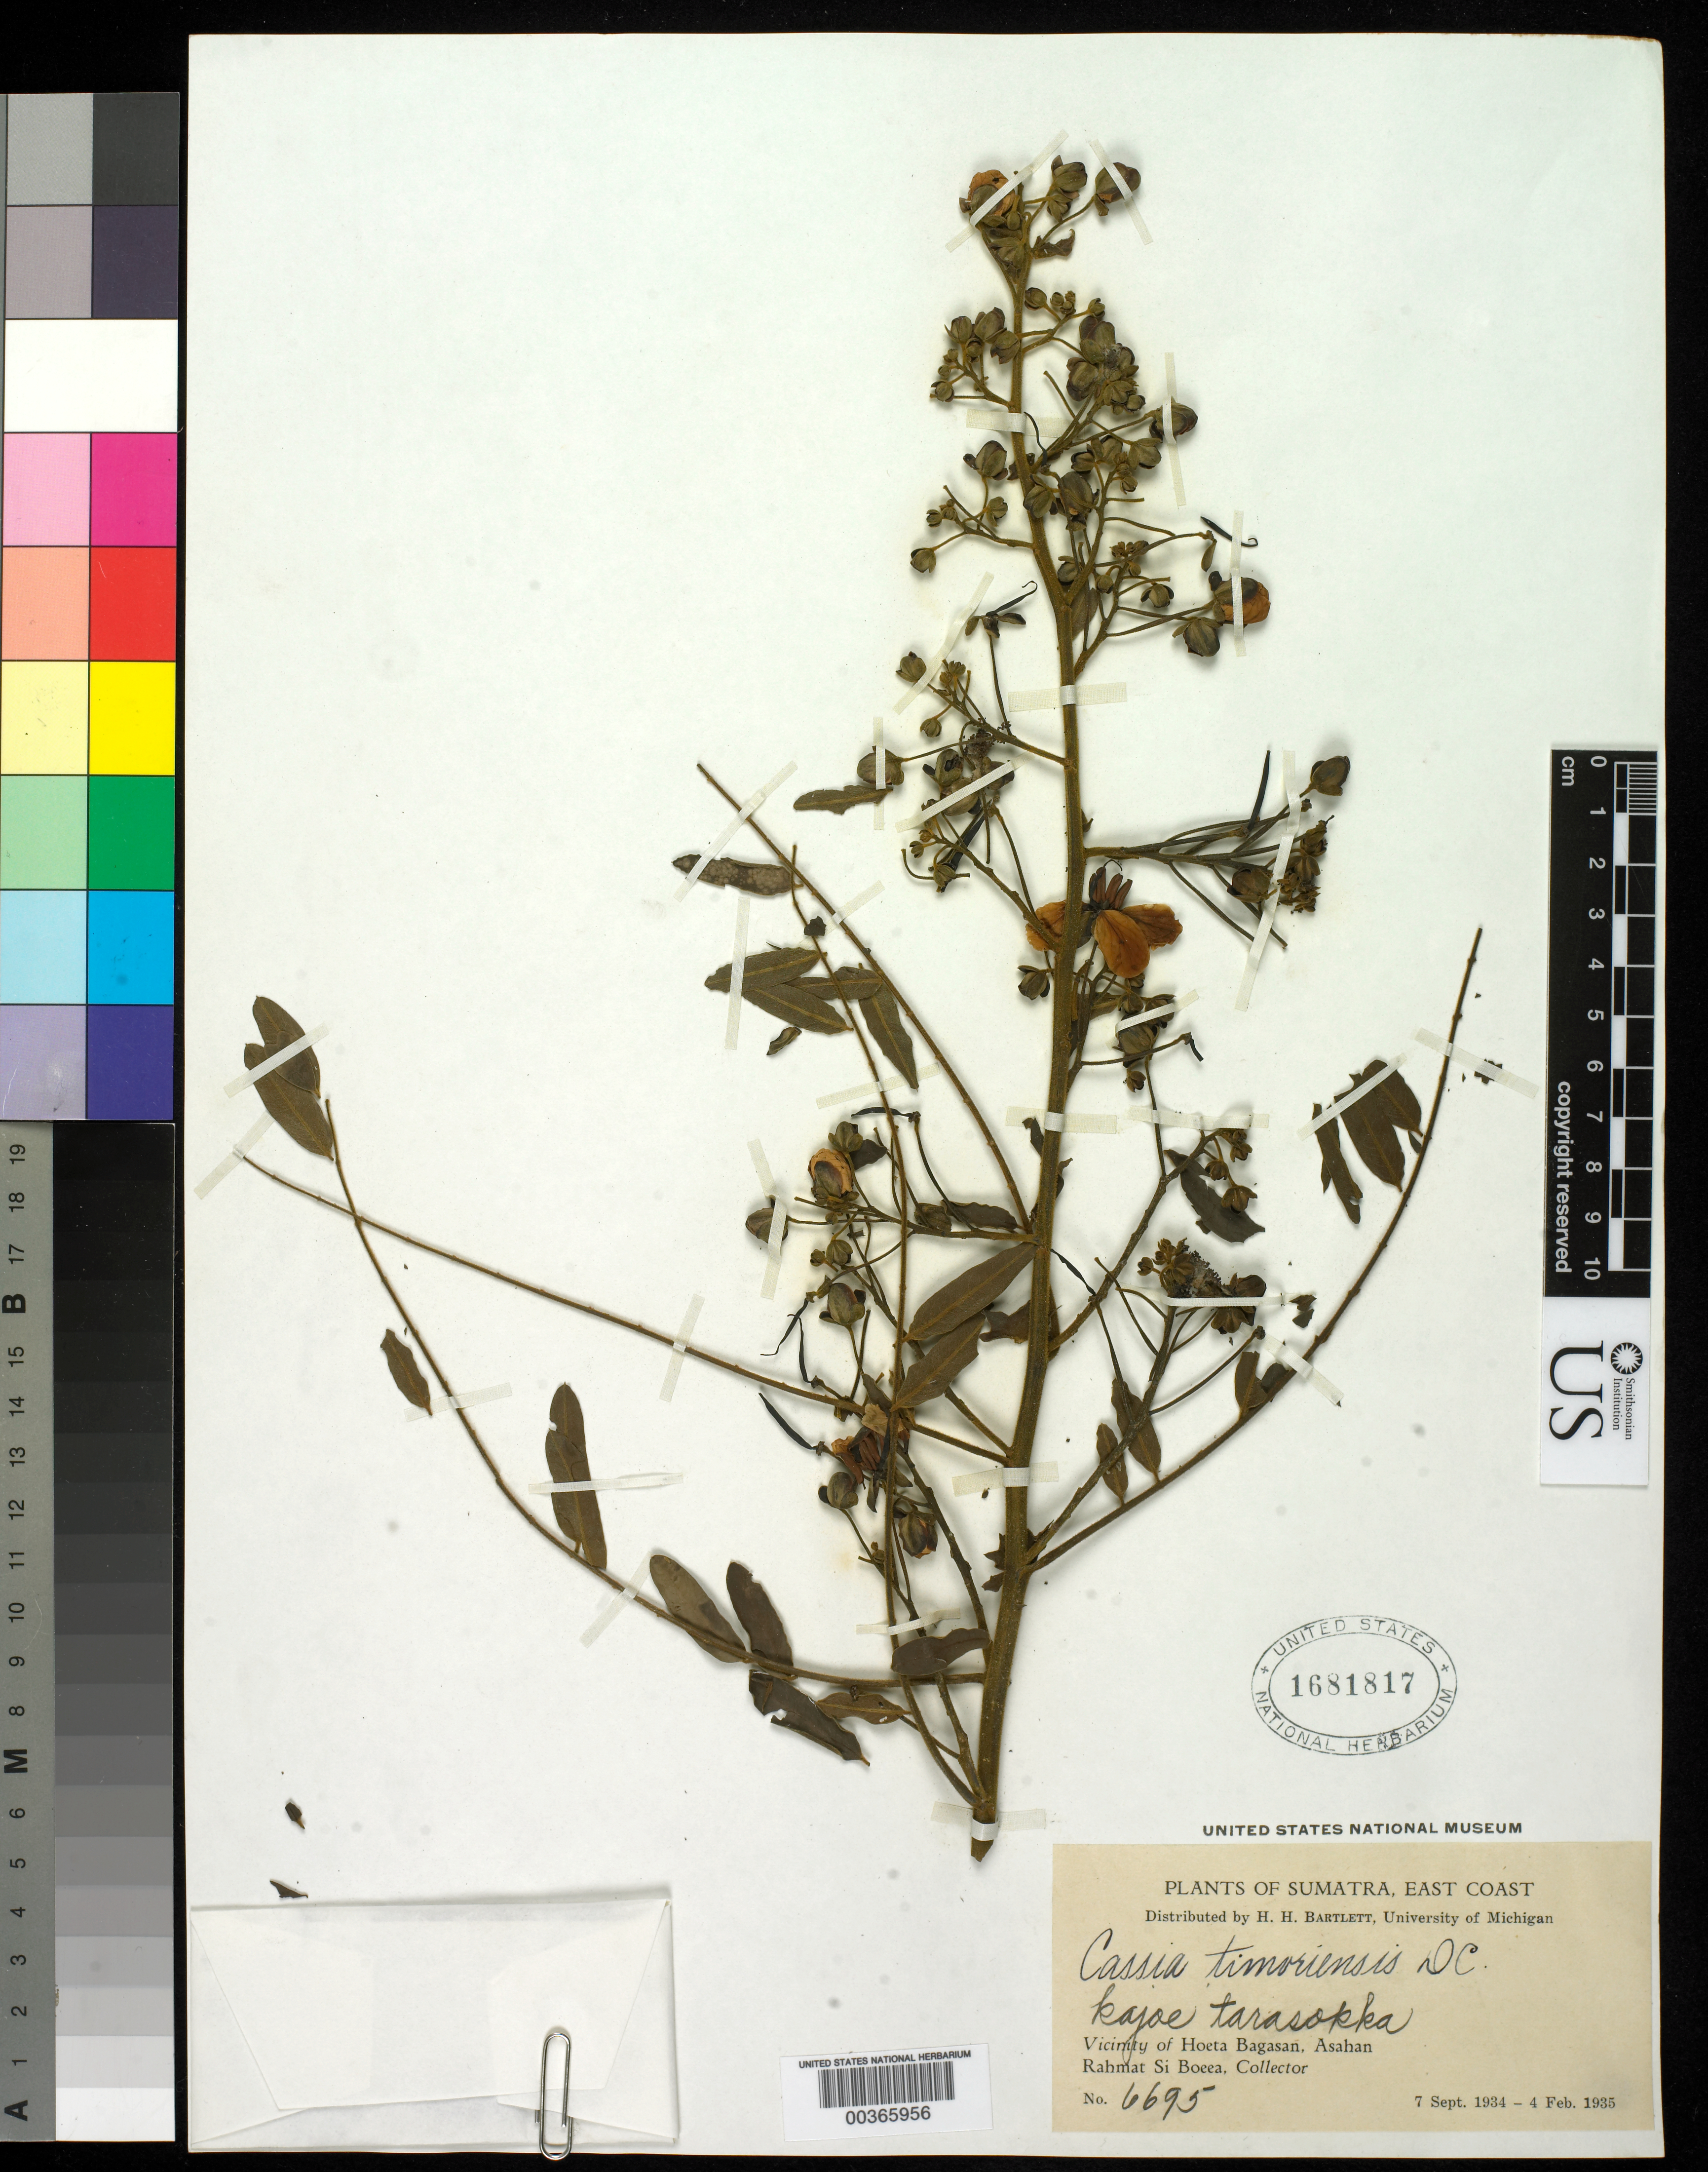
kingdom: Plantae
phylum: Tracheophyta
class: Magnoliopsida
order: Fabales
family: Fabaceae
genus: Senna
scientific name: Senna timorensis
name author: (DC.) H.S. Irwin & Barneby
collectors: Rahmat Si Boeea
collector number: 6695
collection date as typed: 07 Sep 1934 to 04 Feb 1935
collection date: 1934-09-07/1935-02-04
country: Indonesia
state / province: Sumatra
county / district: Sumatera Utara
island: Sumatra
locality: Vicinity of Hoeta Bagasan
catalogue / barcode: US 1681817